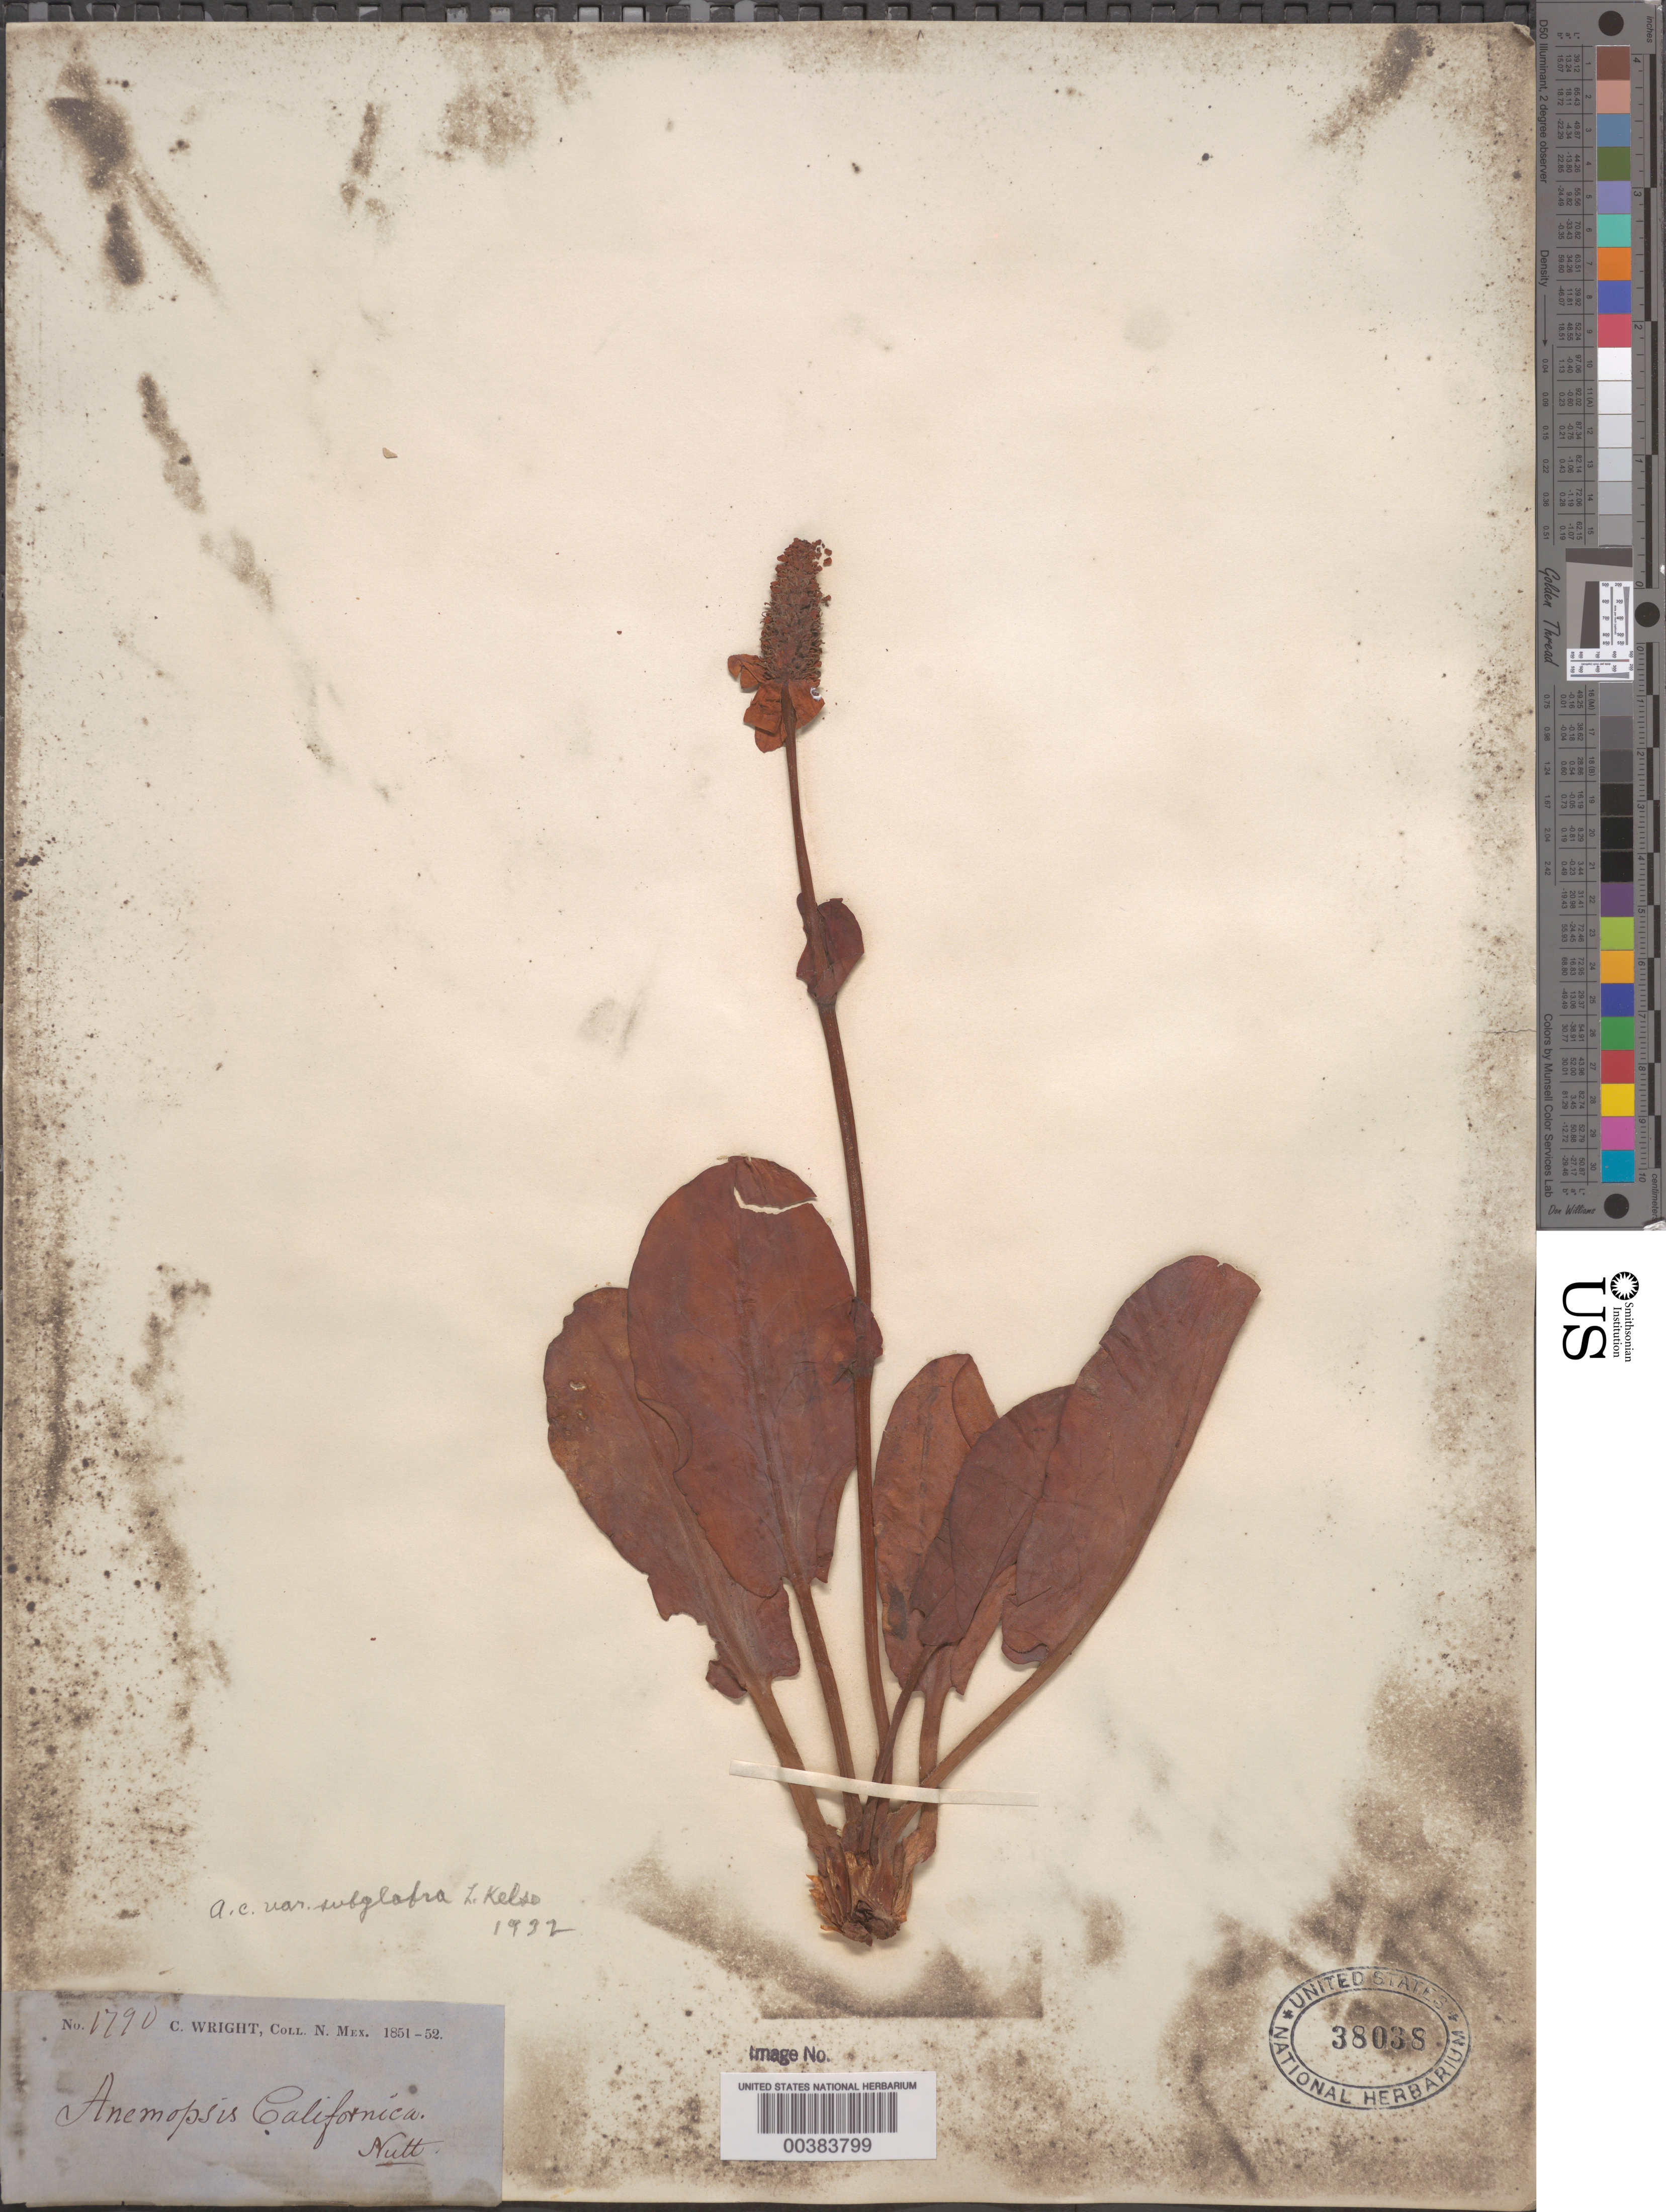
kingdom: Plantae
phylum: Tracheophyta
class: Magnoliopsida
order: Piperales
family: Saururaceae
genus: Anemopsis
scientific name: Anemopsis californica var. subglabra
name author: Kelso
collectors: C. Wright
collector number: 1790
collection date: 1851/1852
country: United States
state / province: New Mexico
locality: "N. Mex." [=northern Mexico or New Mexico? either way possibly referring to present-day Arizona or Texas]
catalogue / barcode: US 38038